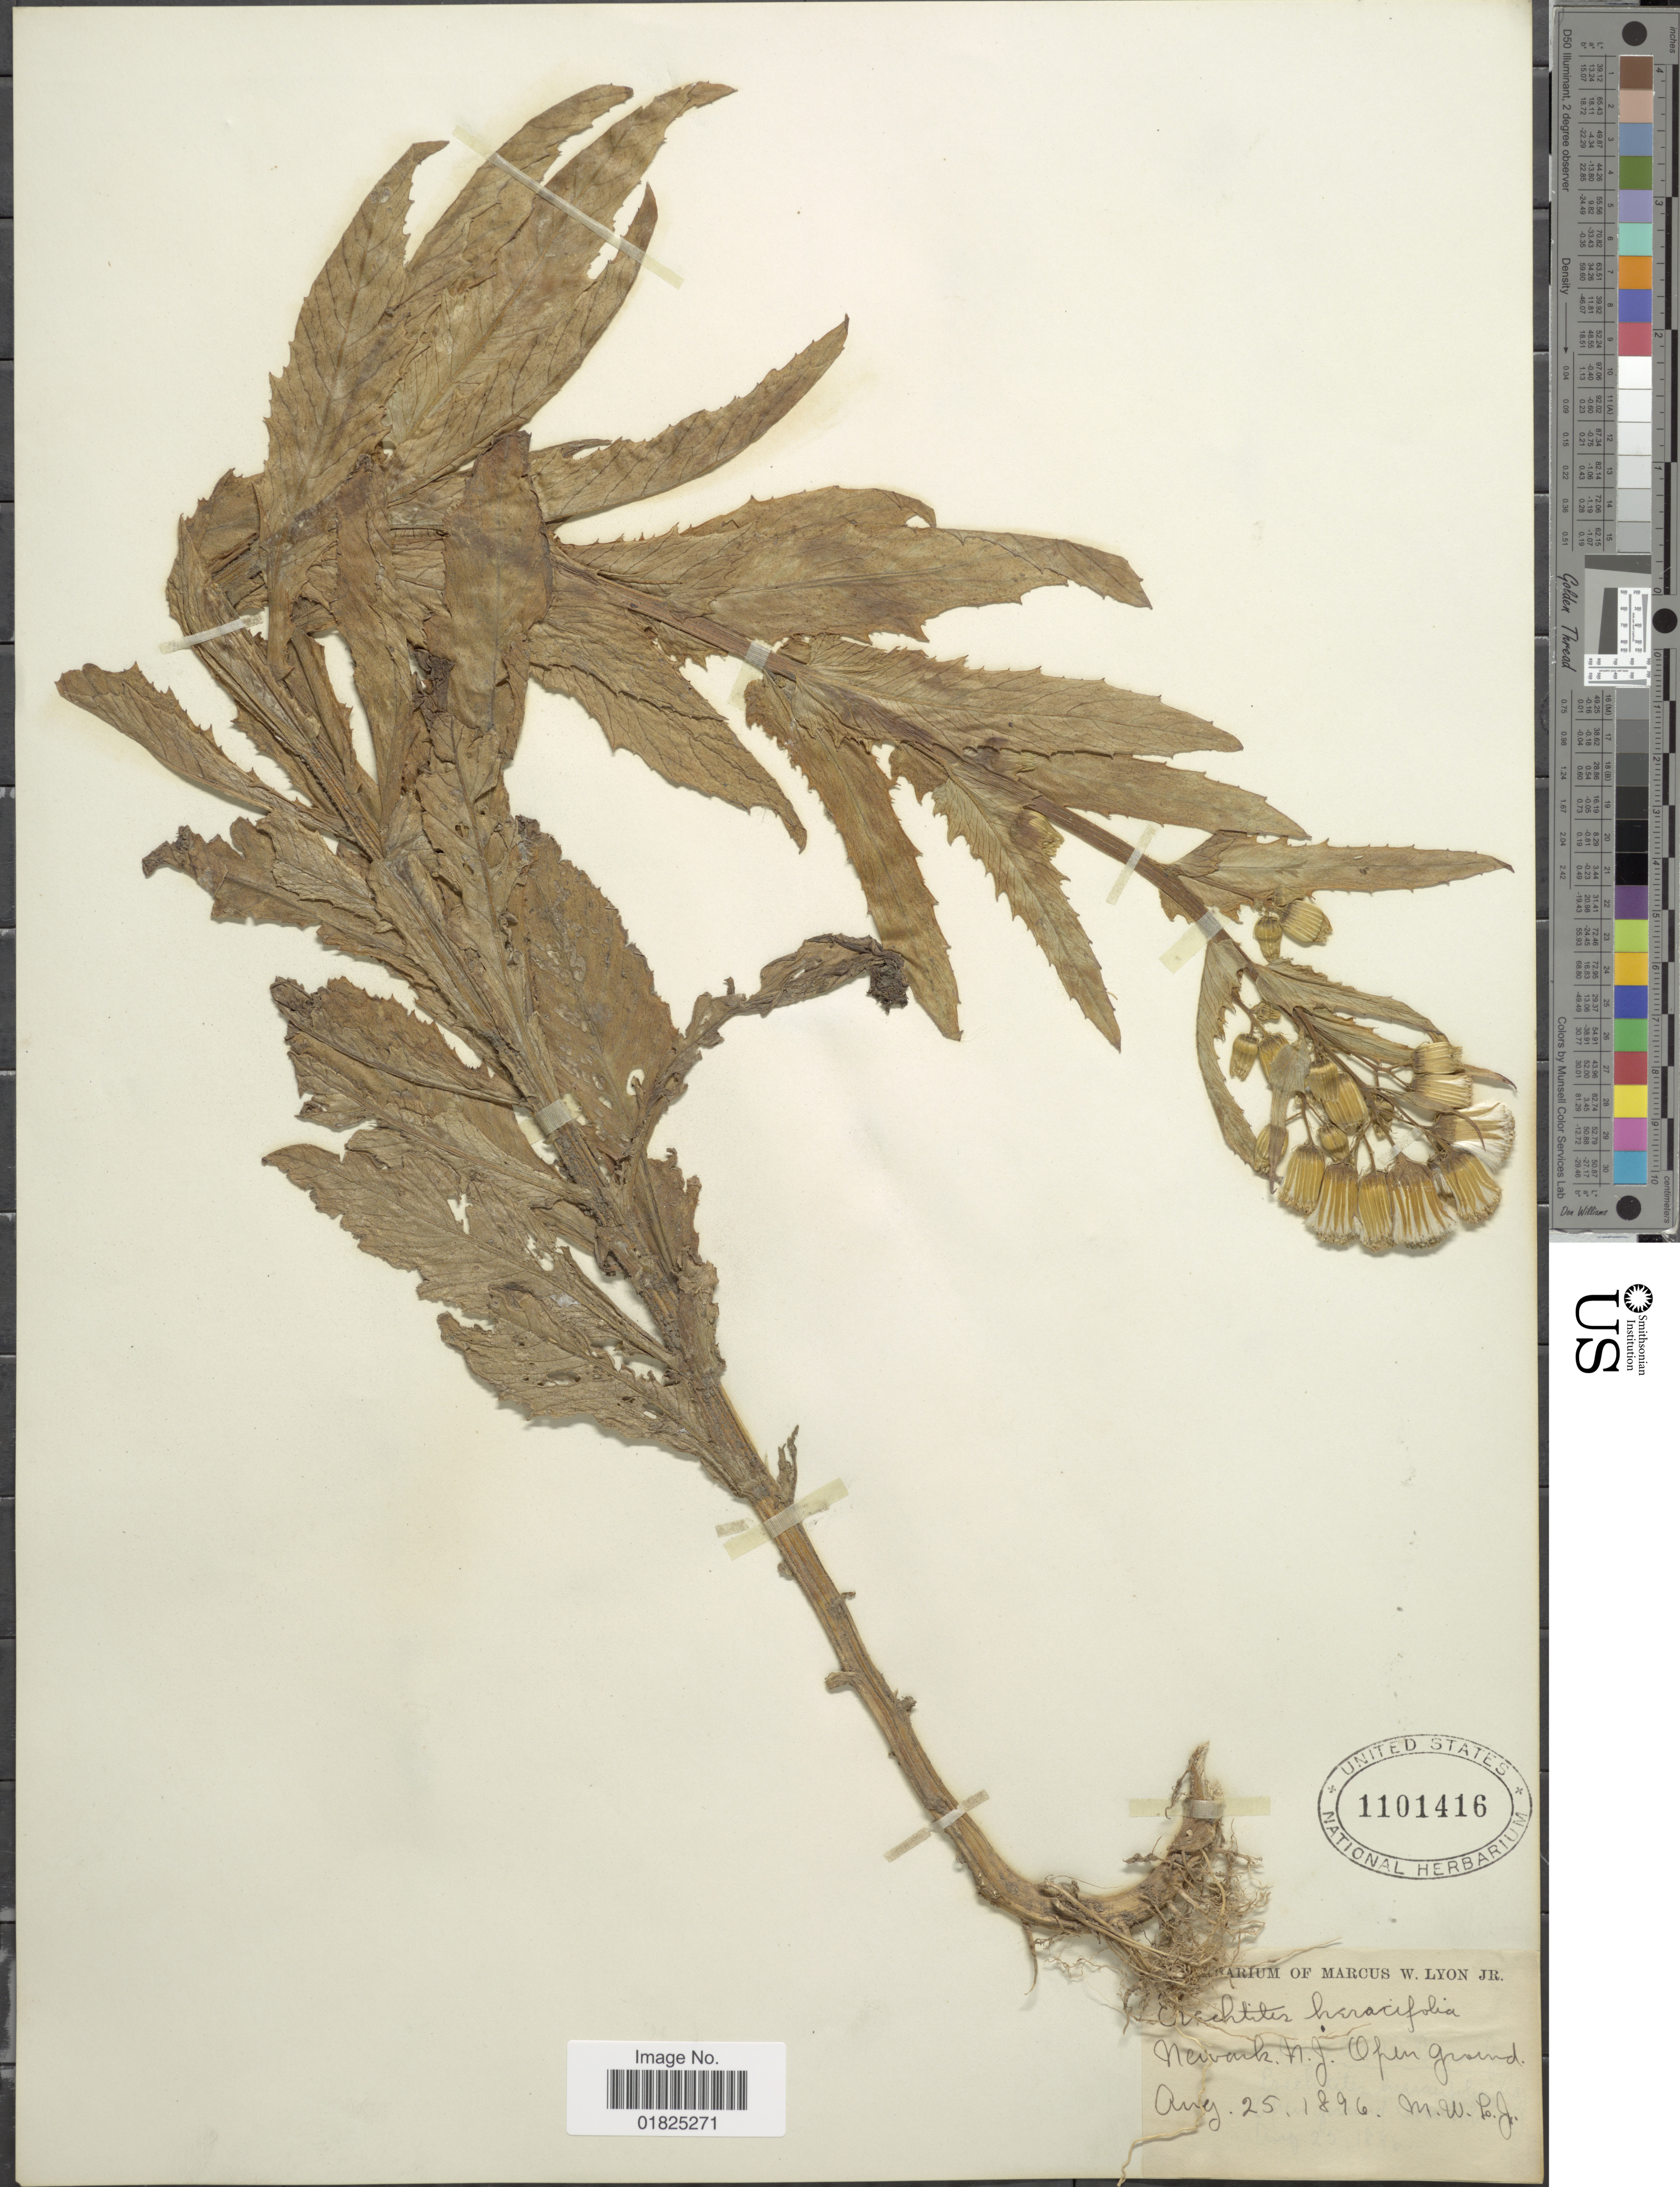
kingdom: Plantae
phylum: Tracheophyta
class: Magnoliopsida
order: Asterales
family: Asteraceae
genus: Erechtites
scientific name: Erechtites hieraciifolius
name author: (L.) Raf. ex DC.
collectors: M. Lyon Jr.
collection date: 1896-08-25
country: United States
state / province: New Jersey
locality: Newark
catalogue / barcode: US 1101416